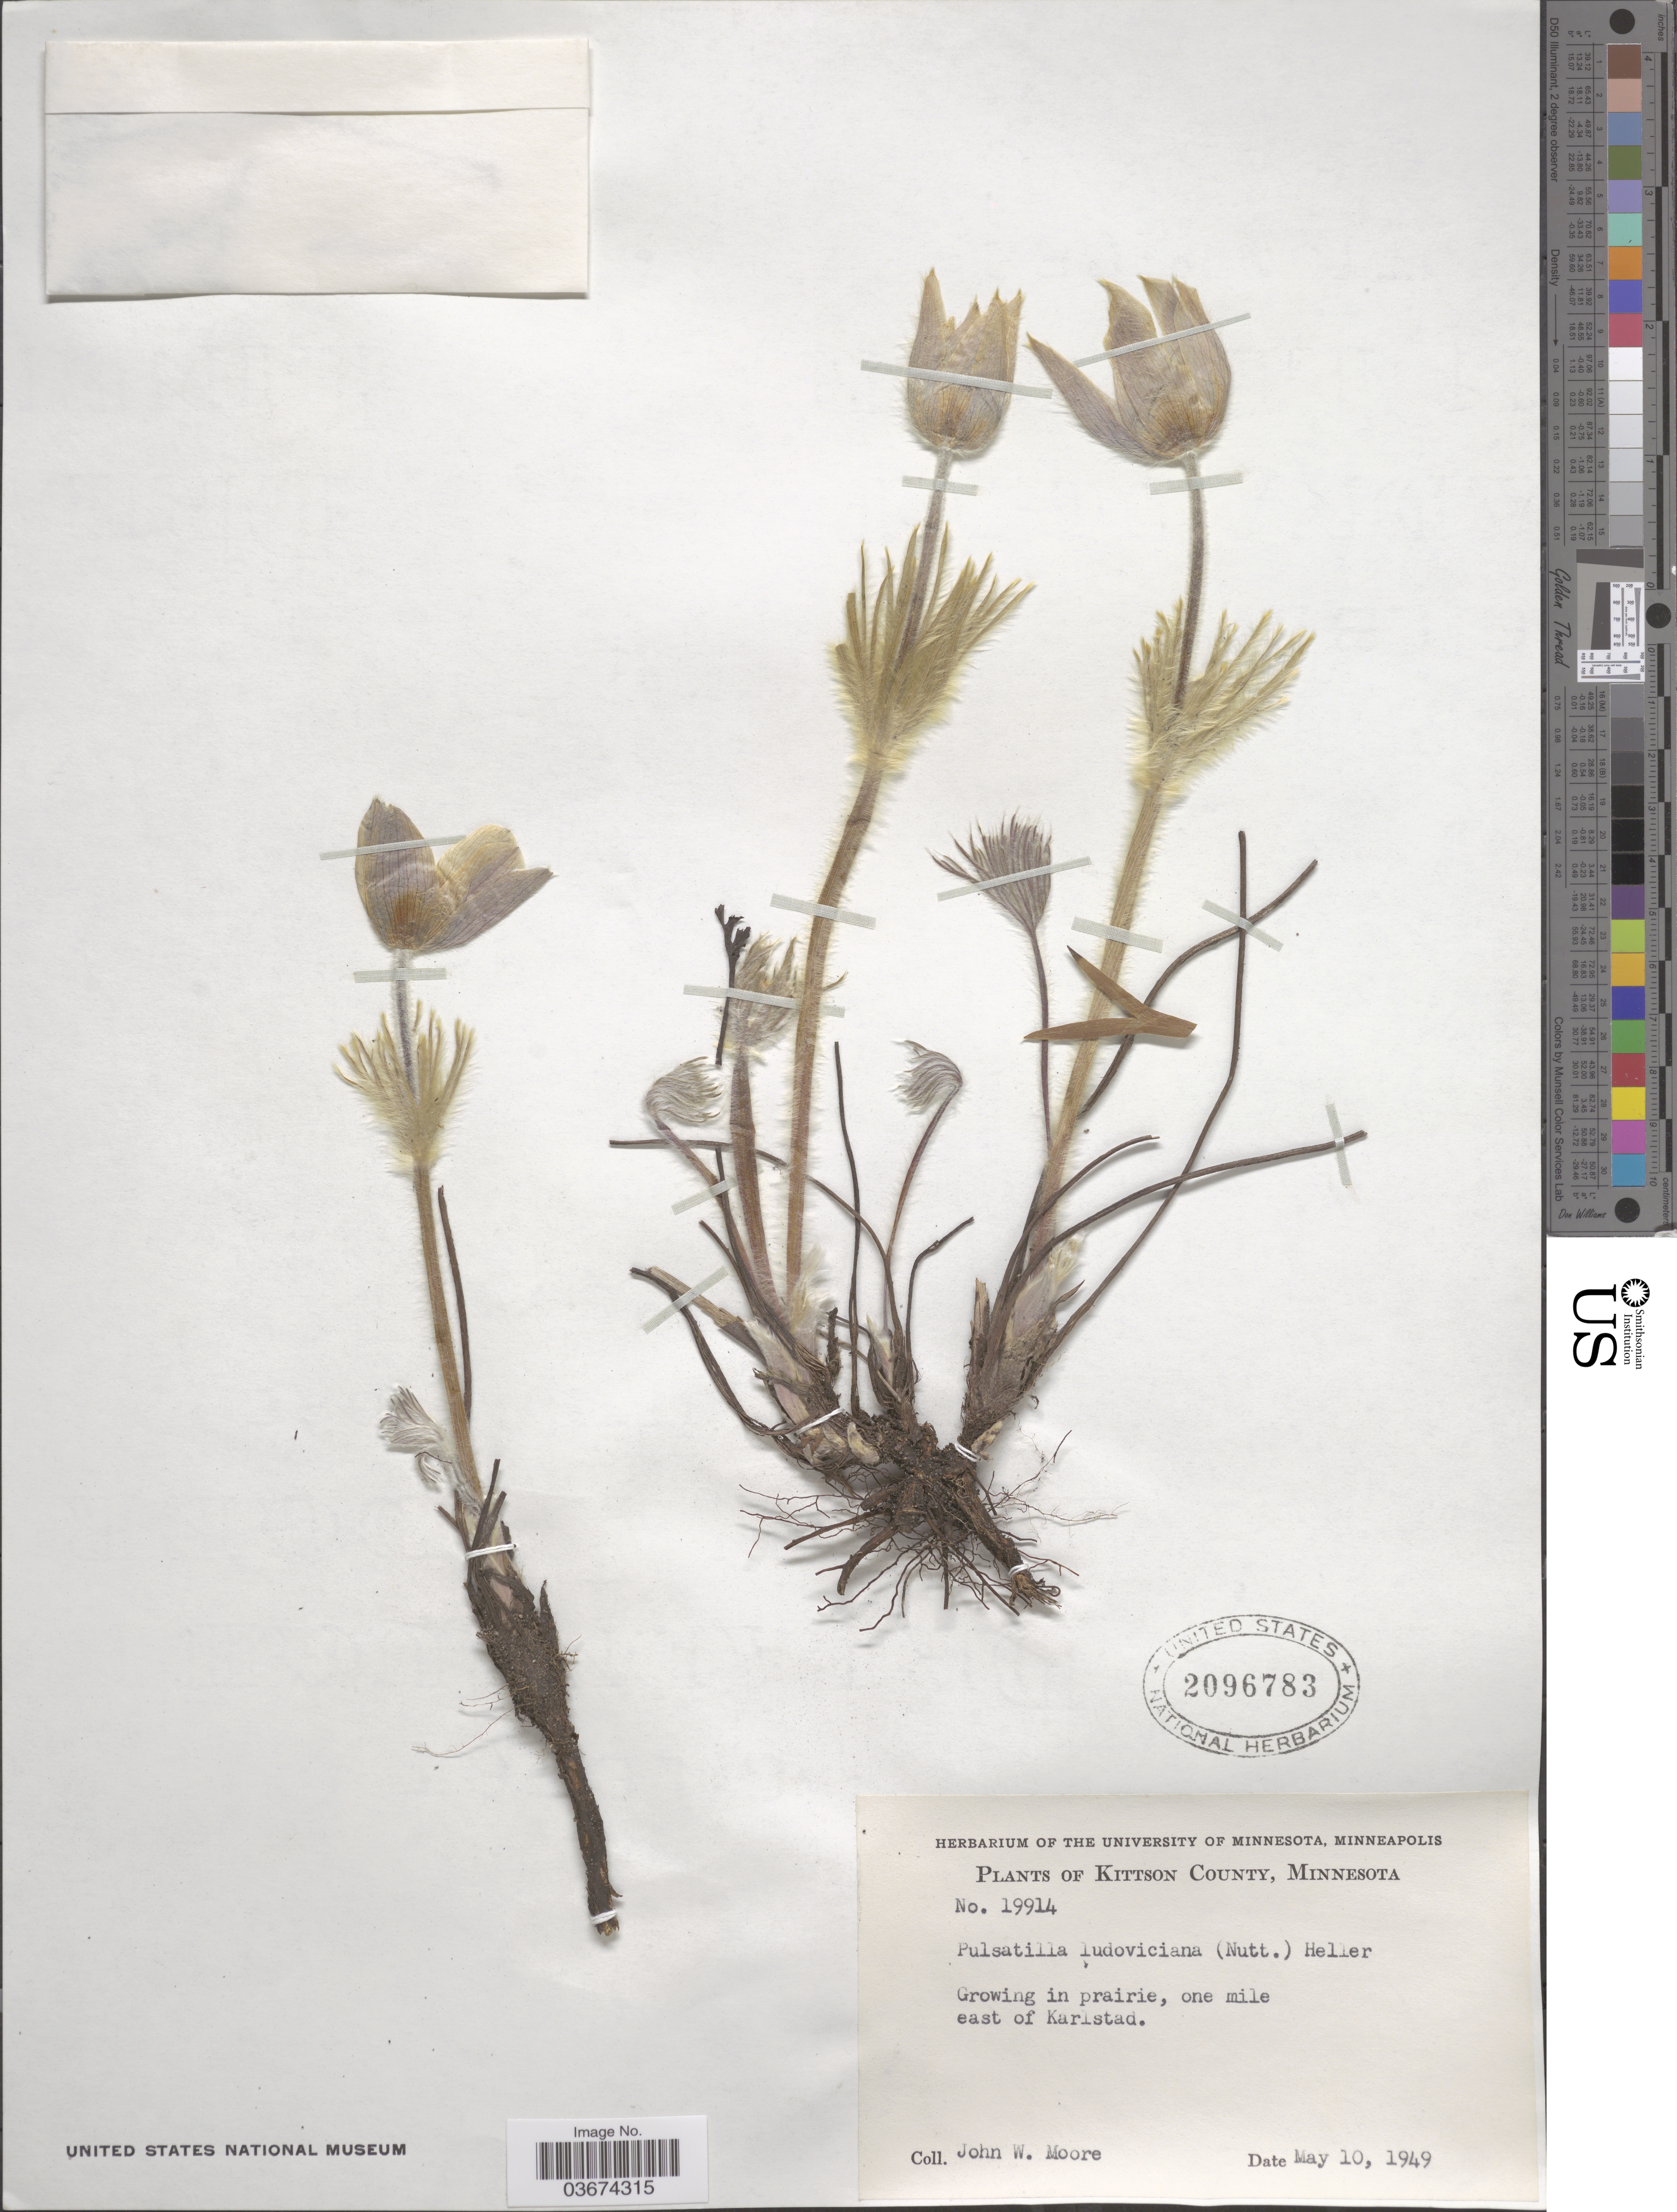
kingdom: Plantae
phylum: Tracheophyta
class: Magnoliopsida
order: Ranunculales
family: Ranunculaceae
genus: Pulsatilla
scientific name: Pulsatilla nuttalliana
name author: (DC.) Bercht. & J. Presl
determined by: Strong, Mark T., (BOT), Smithsonian Institution - National Museum of Natural History (UNITED STATES)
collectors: J. Moore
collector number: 19914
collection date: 1949-05-10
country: United States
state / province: Minnesota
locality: Kittson County. One mile east of Karlstad.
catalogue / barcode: US 2096783